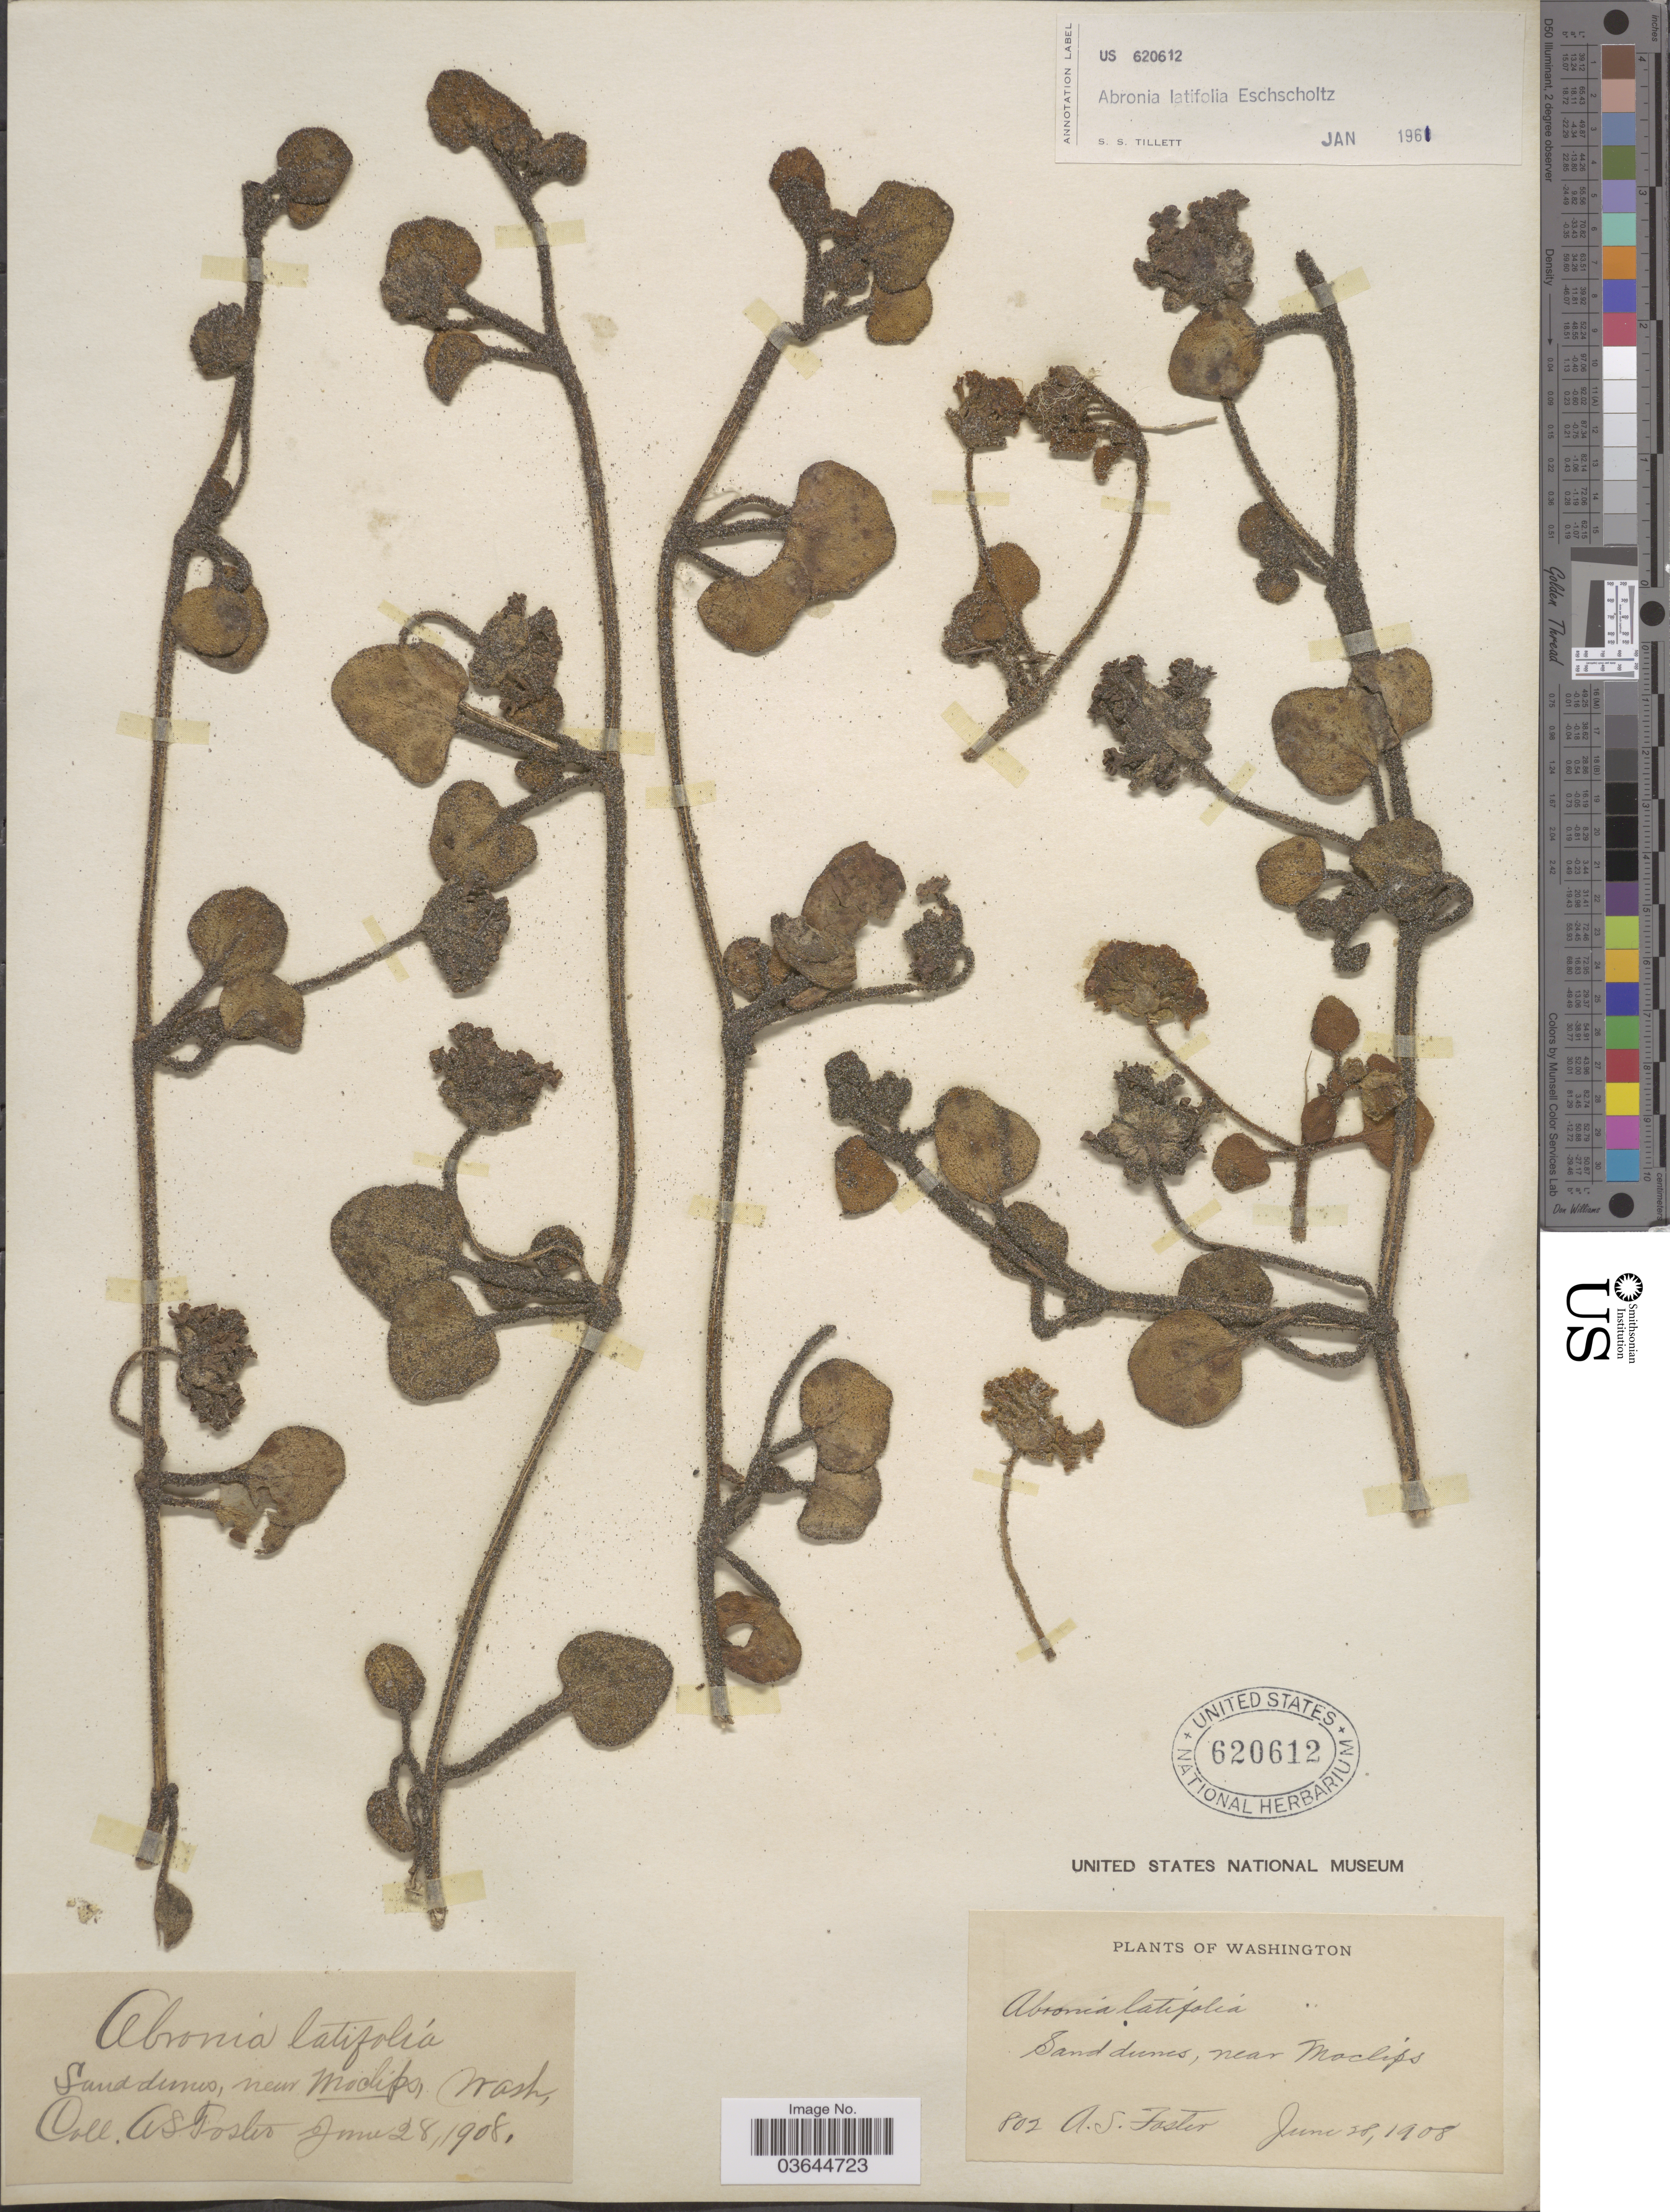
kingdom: Plantae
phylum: Tracheophyta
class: Magnoliopsida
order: Caryophyllales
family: Nyctaginaceae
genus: Abronia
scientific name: Abronia latifolia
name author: Eschsch.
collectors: A. S. Foster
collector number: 802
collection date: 1908-06-28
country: United States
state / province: Washington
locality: Sand dunes, near Moclips.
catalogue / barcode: US 620612